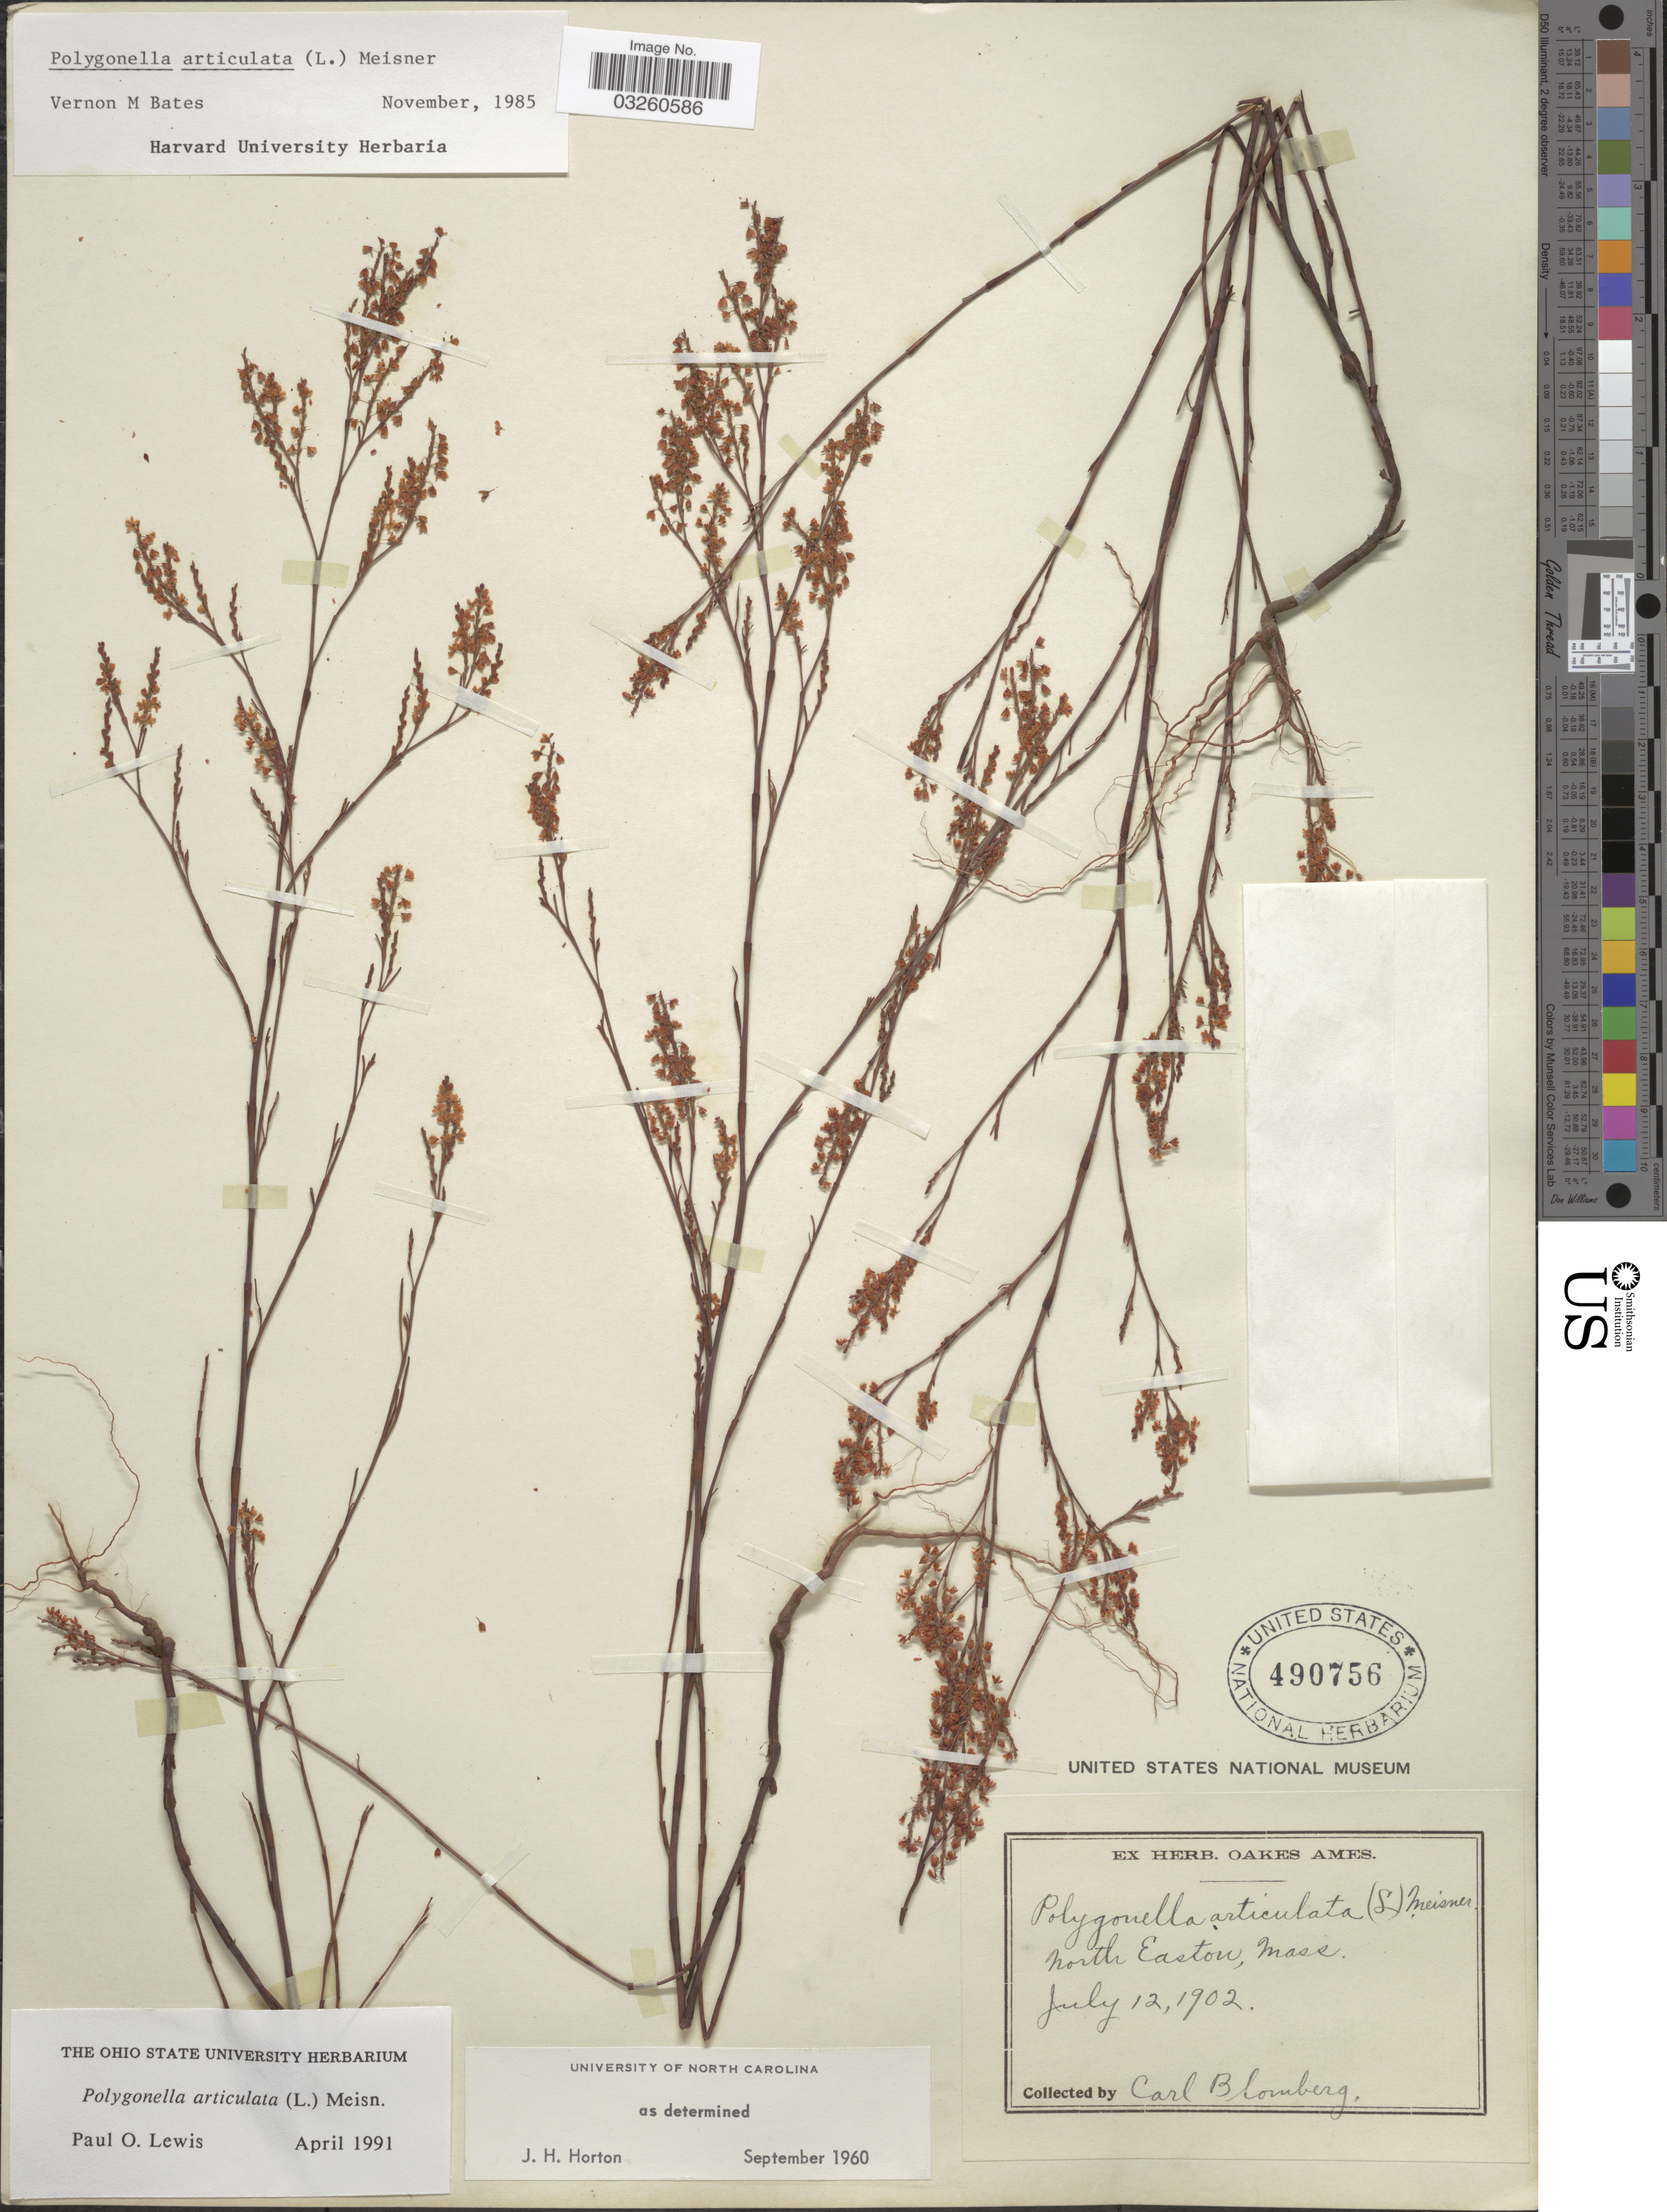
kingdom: Plantae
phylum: Tracheophyta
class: Magnoliopsida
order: Caryophyllales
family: Polygonaceae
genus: Polygonella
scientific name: Polygonella articulata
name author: (L.) Meisn.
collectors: A. Blomberg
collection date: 1902-07-12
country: United States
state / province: Massachusetts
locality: North Easton.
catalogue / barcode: US 490756